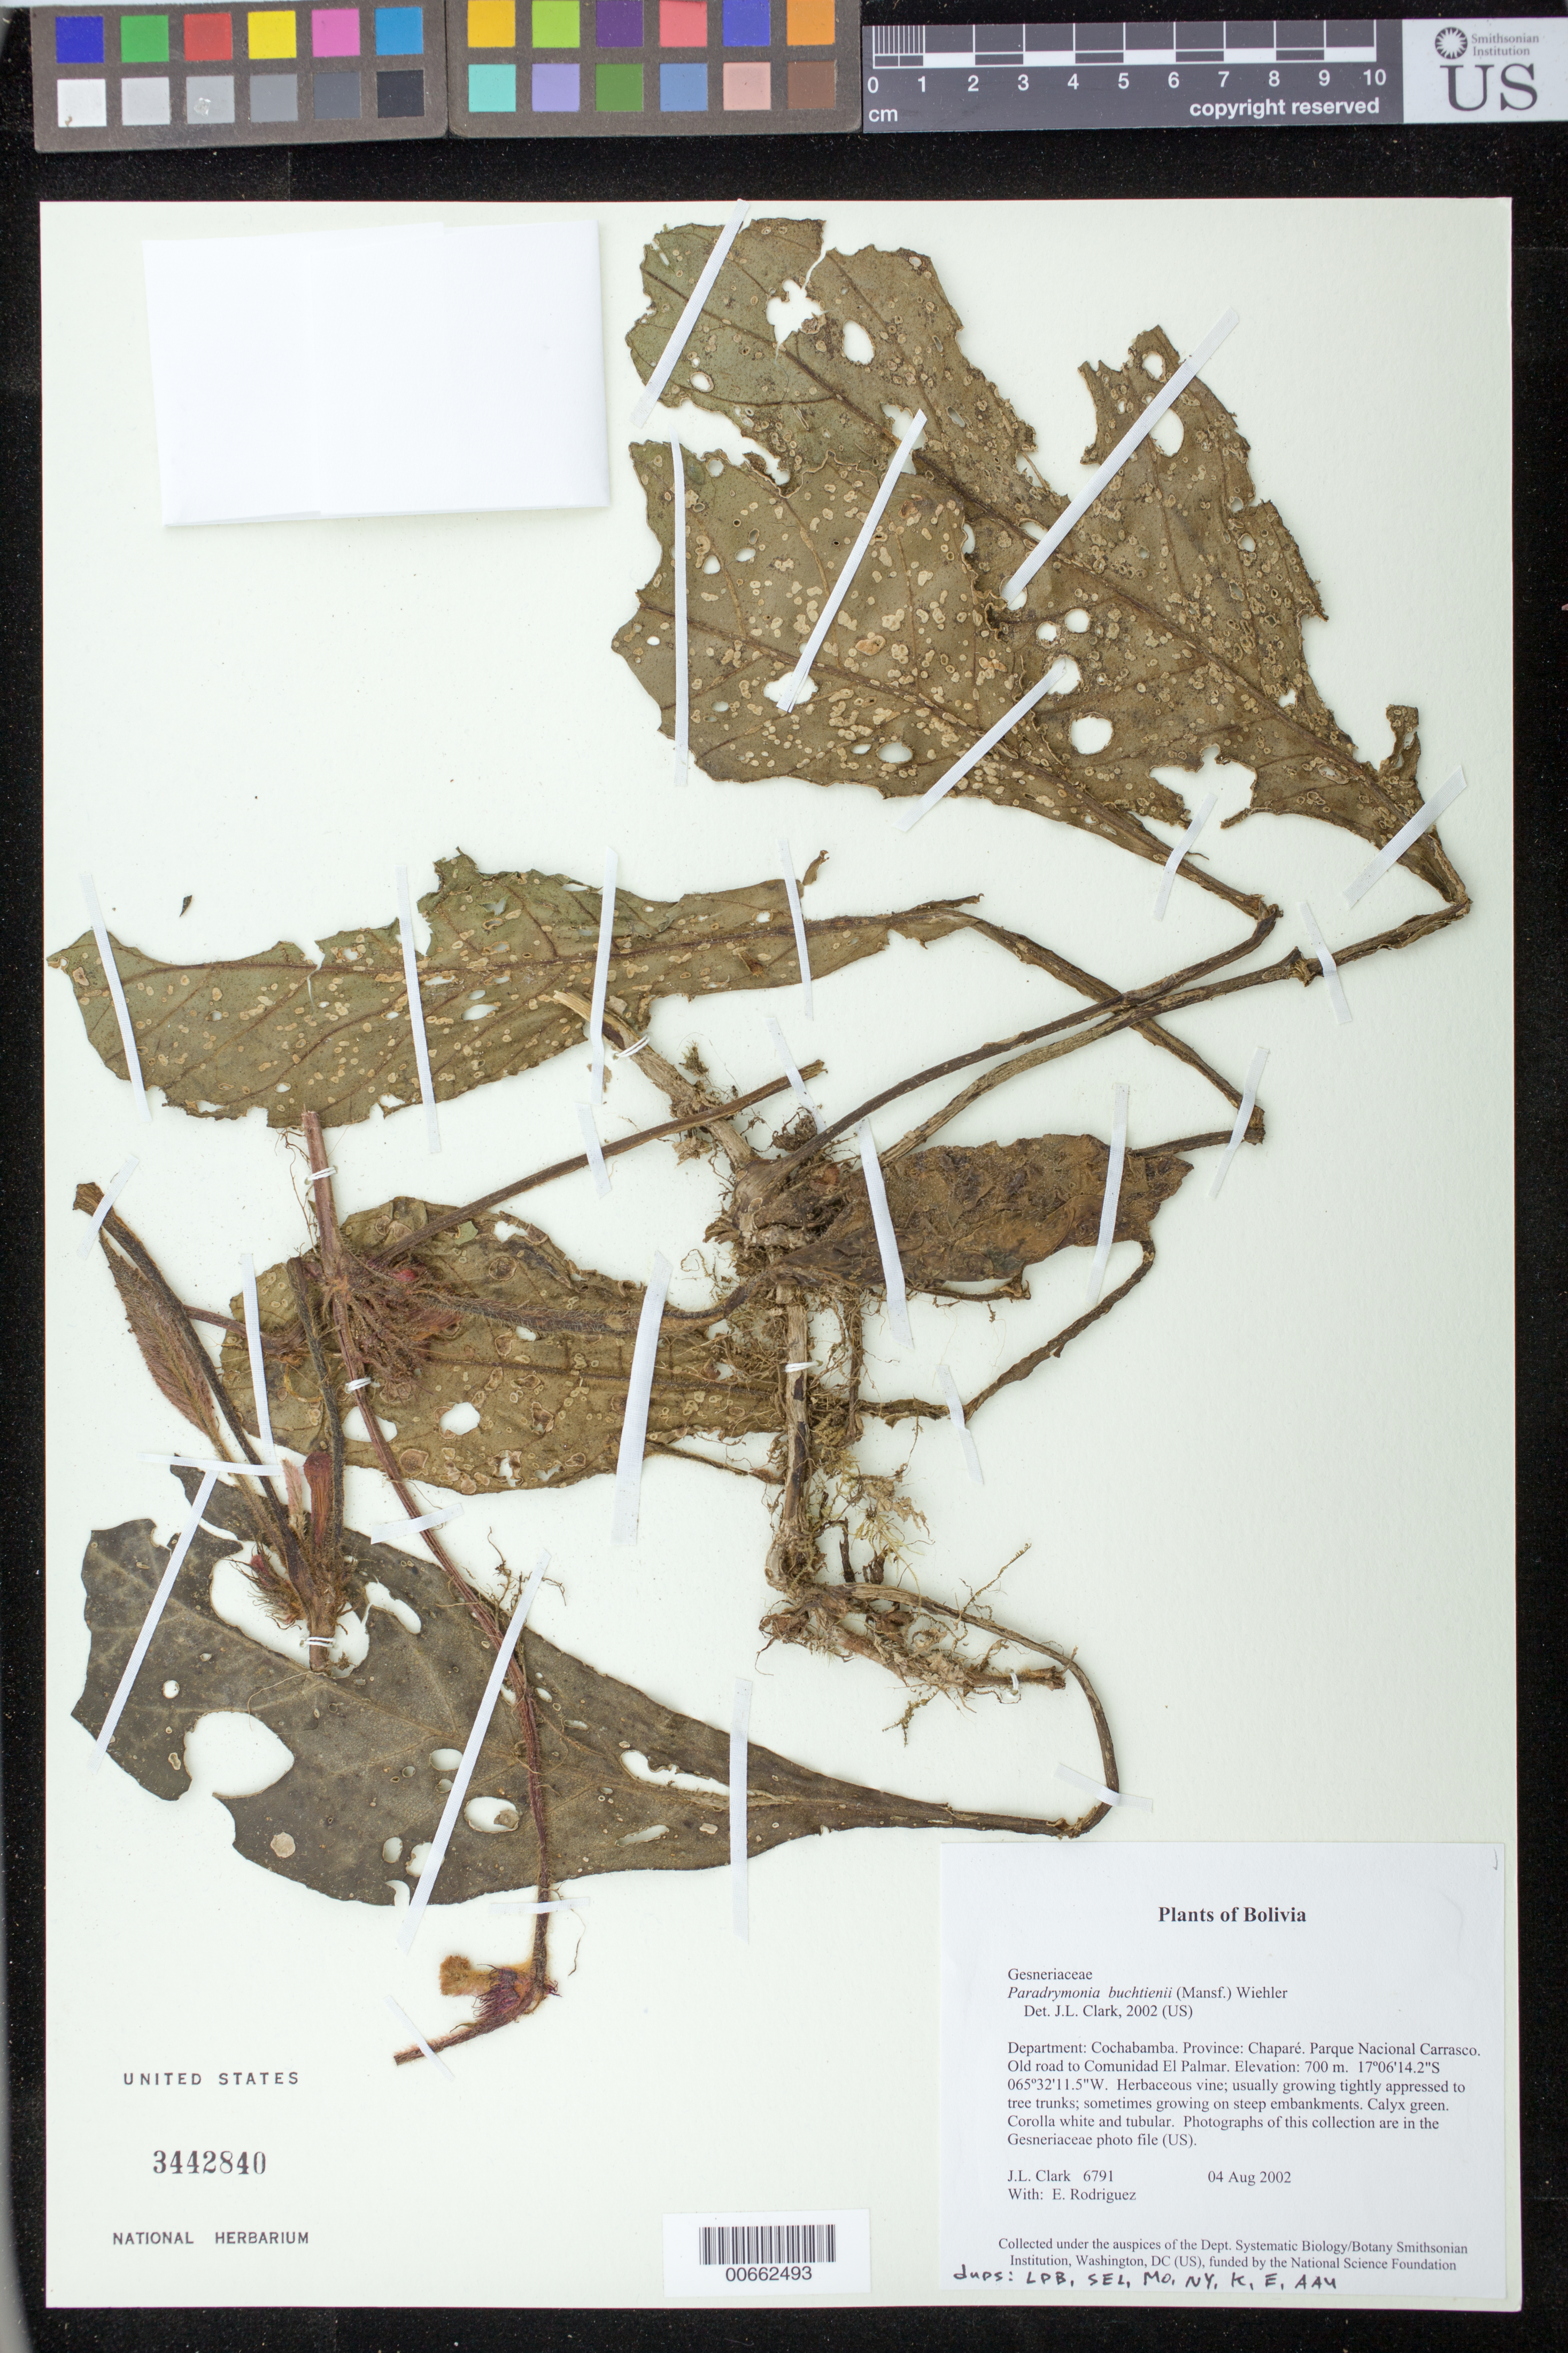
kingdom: Plantae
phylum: Tracheophyta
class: Magnoliopsida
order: Lamiales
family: Gesneriaceae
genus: Paradrymonia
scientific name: Paradrymonia buchtienii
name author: (Mansf.) Wiehler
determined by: Clark, J. L., (SEL), The Marie Selby Botanical Garden (UNITED STATES)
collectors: J. L. Clark & E. Rodriguez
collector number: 6791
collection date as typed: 04 Aug 2002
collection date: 2002-08-04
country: Bolivia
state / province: Cochabamba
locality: Chaparé, Parque Nacional Carrasco. Old road to Comunidad El Palmar.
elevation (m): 700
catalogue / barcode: US 3442840